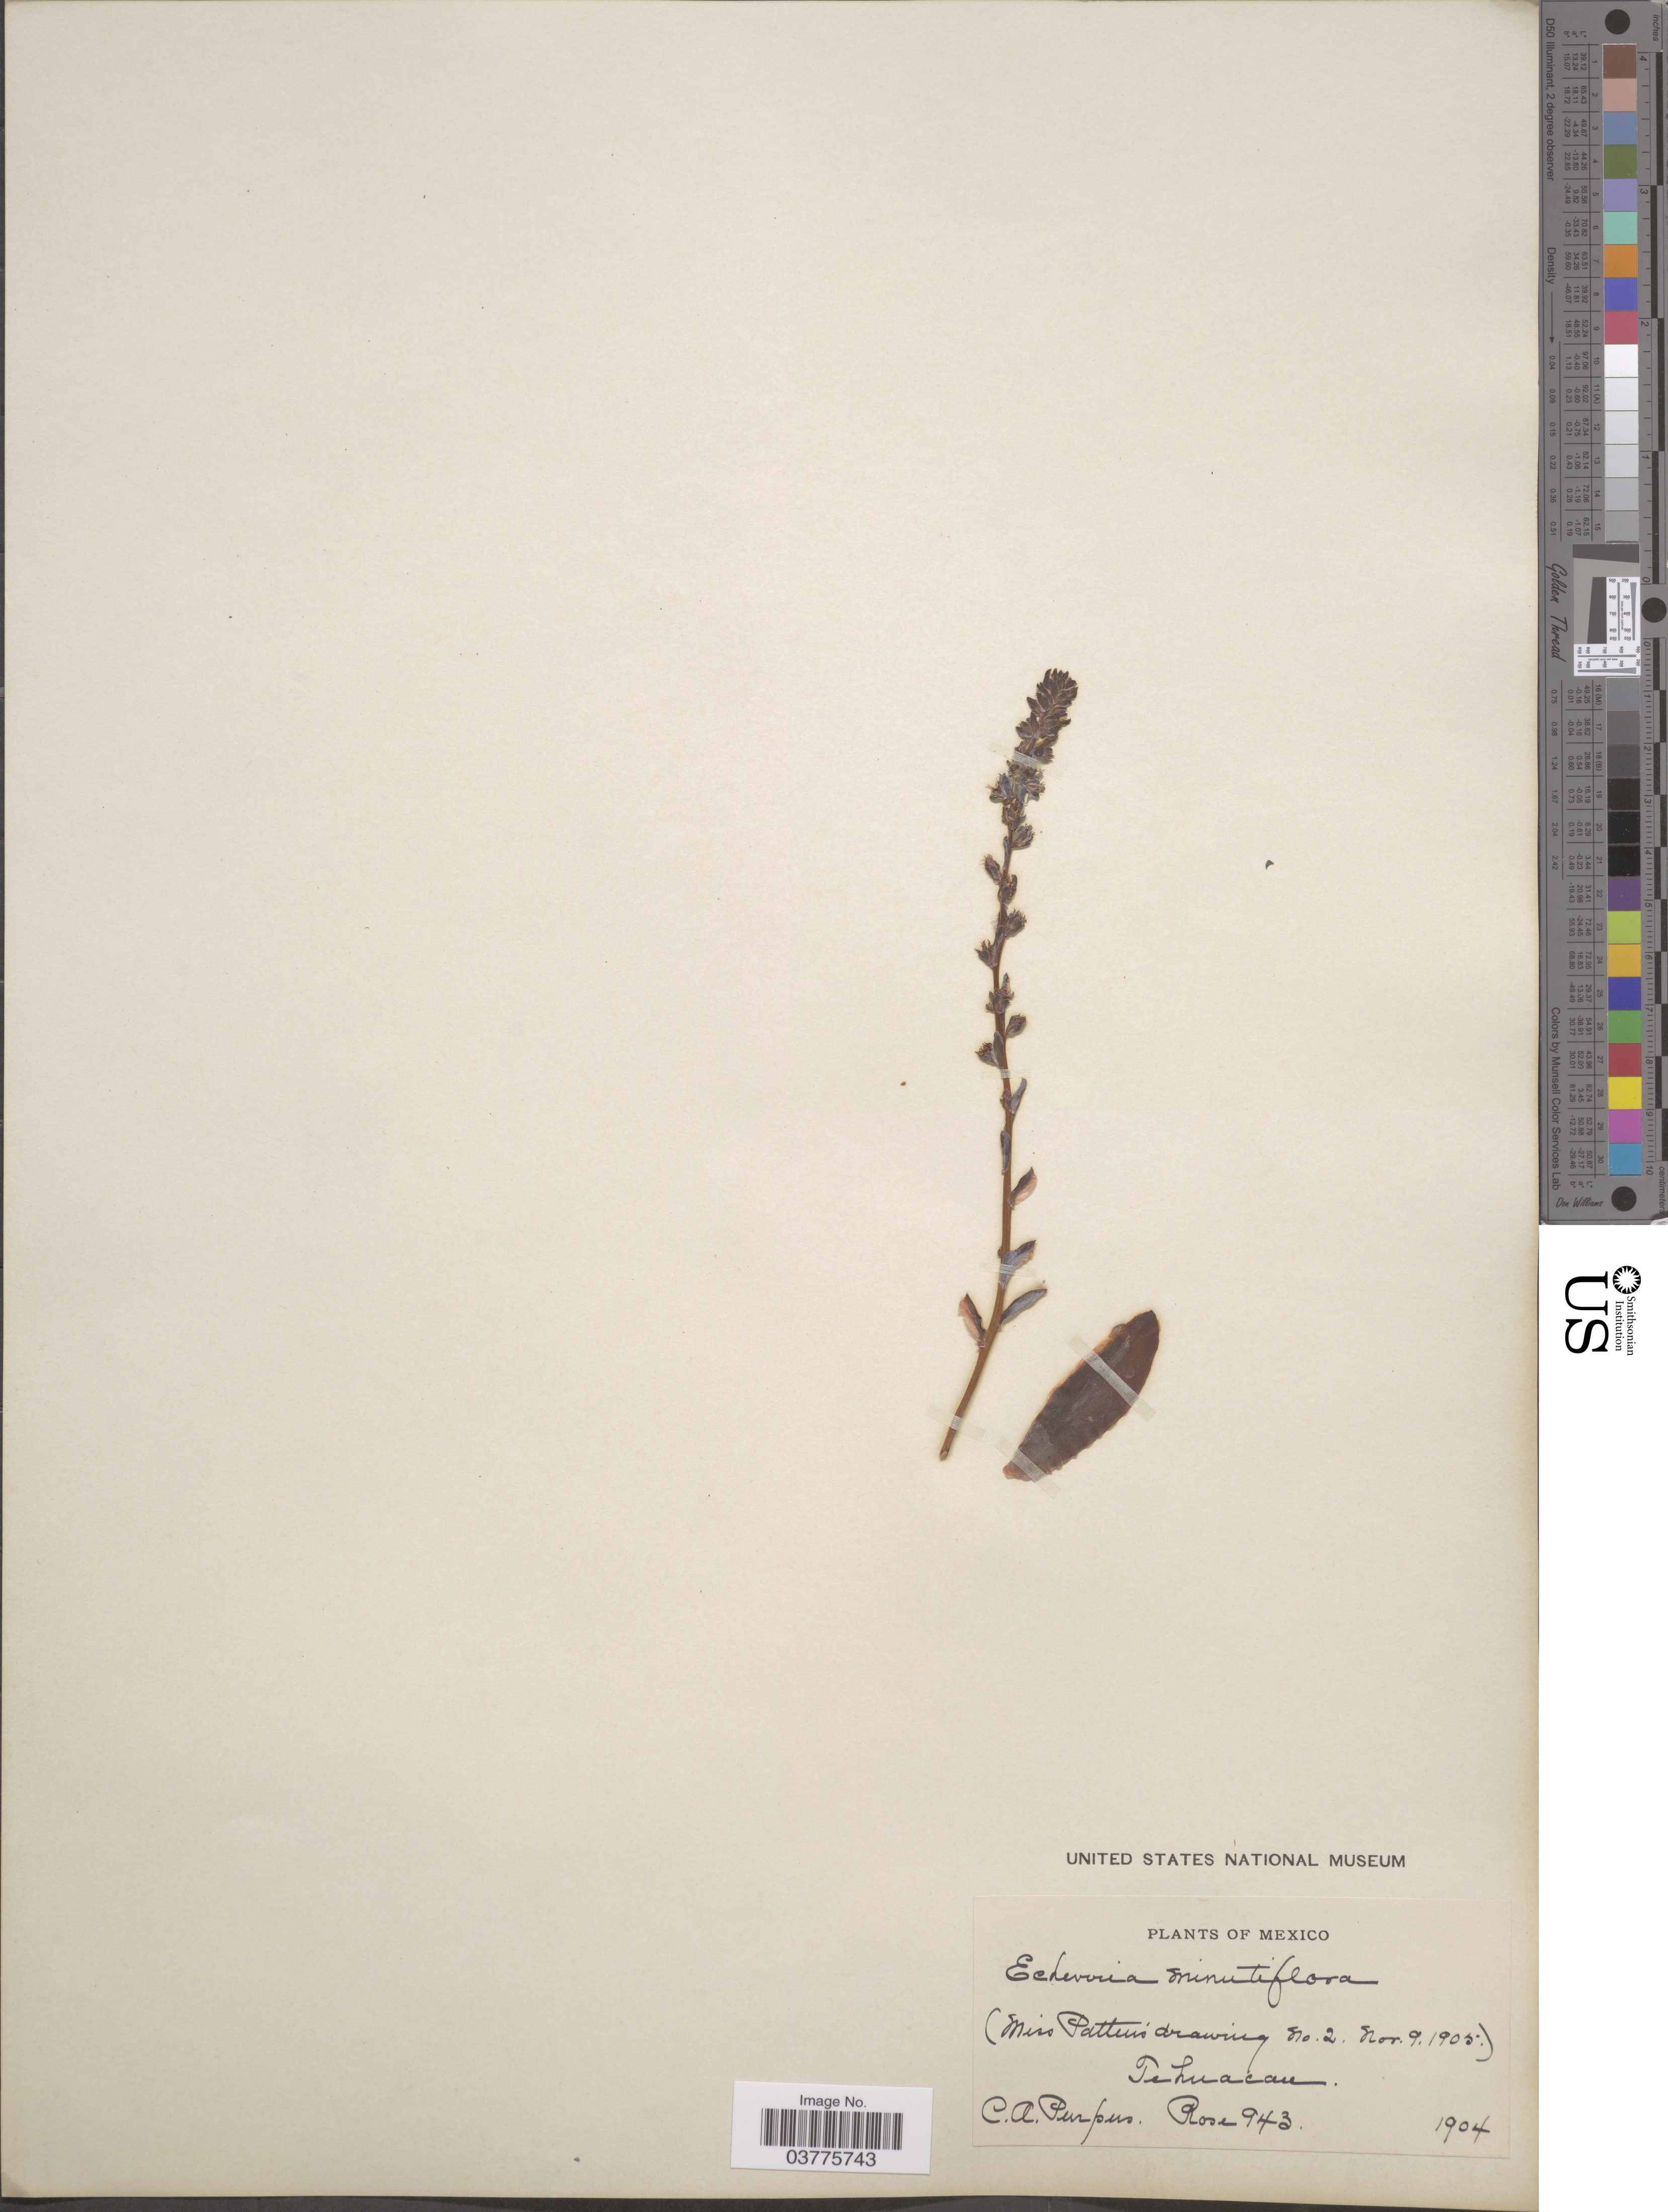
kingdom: Plantae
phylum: Tracheophyta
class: Magnoliopsida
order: Saxifragales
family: Crassulaceae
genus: Thompsonella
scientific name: Thompsonella minutiflora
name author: (Rose) Britton & Rose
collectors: C. A. Purpus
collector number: Rose943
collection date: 1904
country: Mexico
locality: Tehuacan.